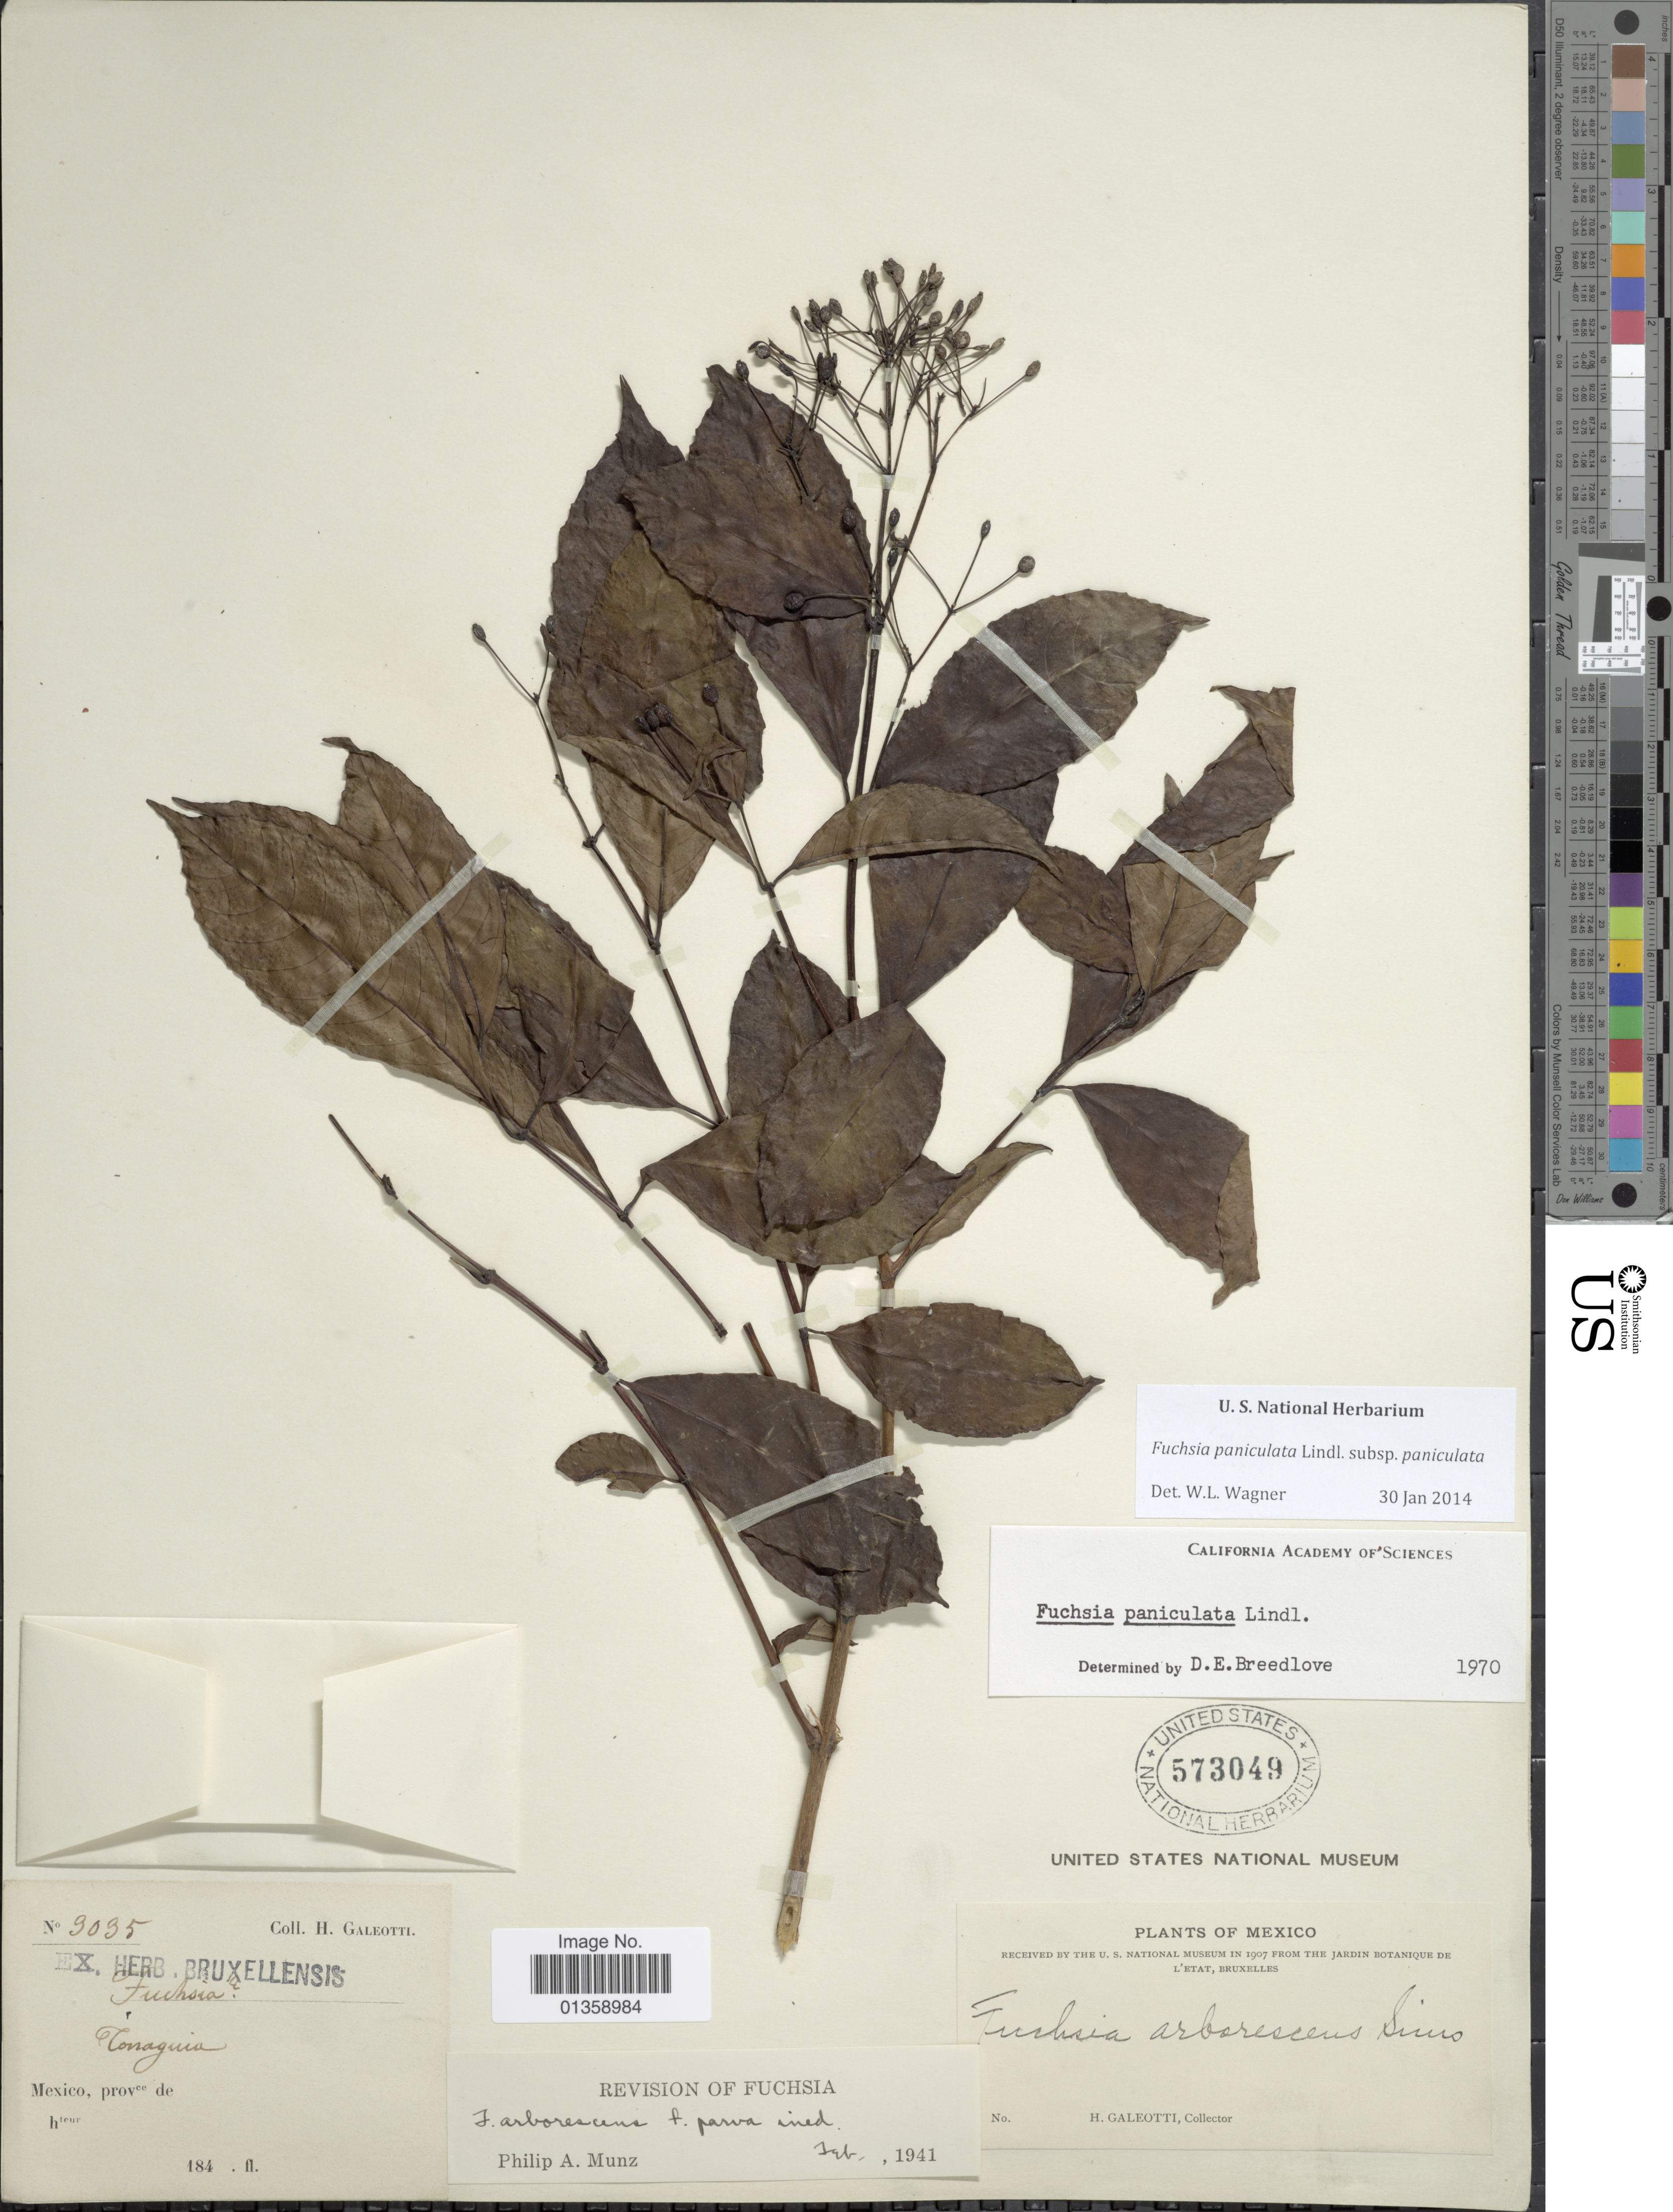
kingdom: Plantae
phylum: Tracheophyta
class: Magnoliopsida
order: Myrtales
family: Onagraceae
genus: Fuchsia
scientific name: Fuchsia paniculata subsp. paniculata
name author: Lindl.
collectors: H. G. Galeotti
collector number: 9095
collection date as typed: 184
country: Mexico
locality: Conaguia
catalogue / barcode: US 573049